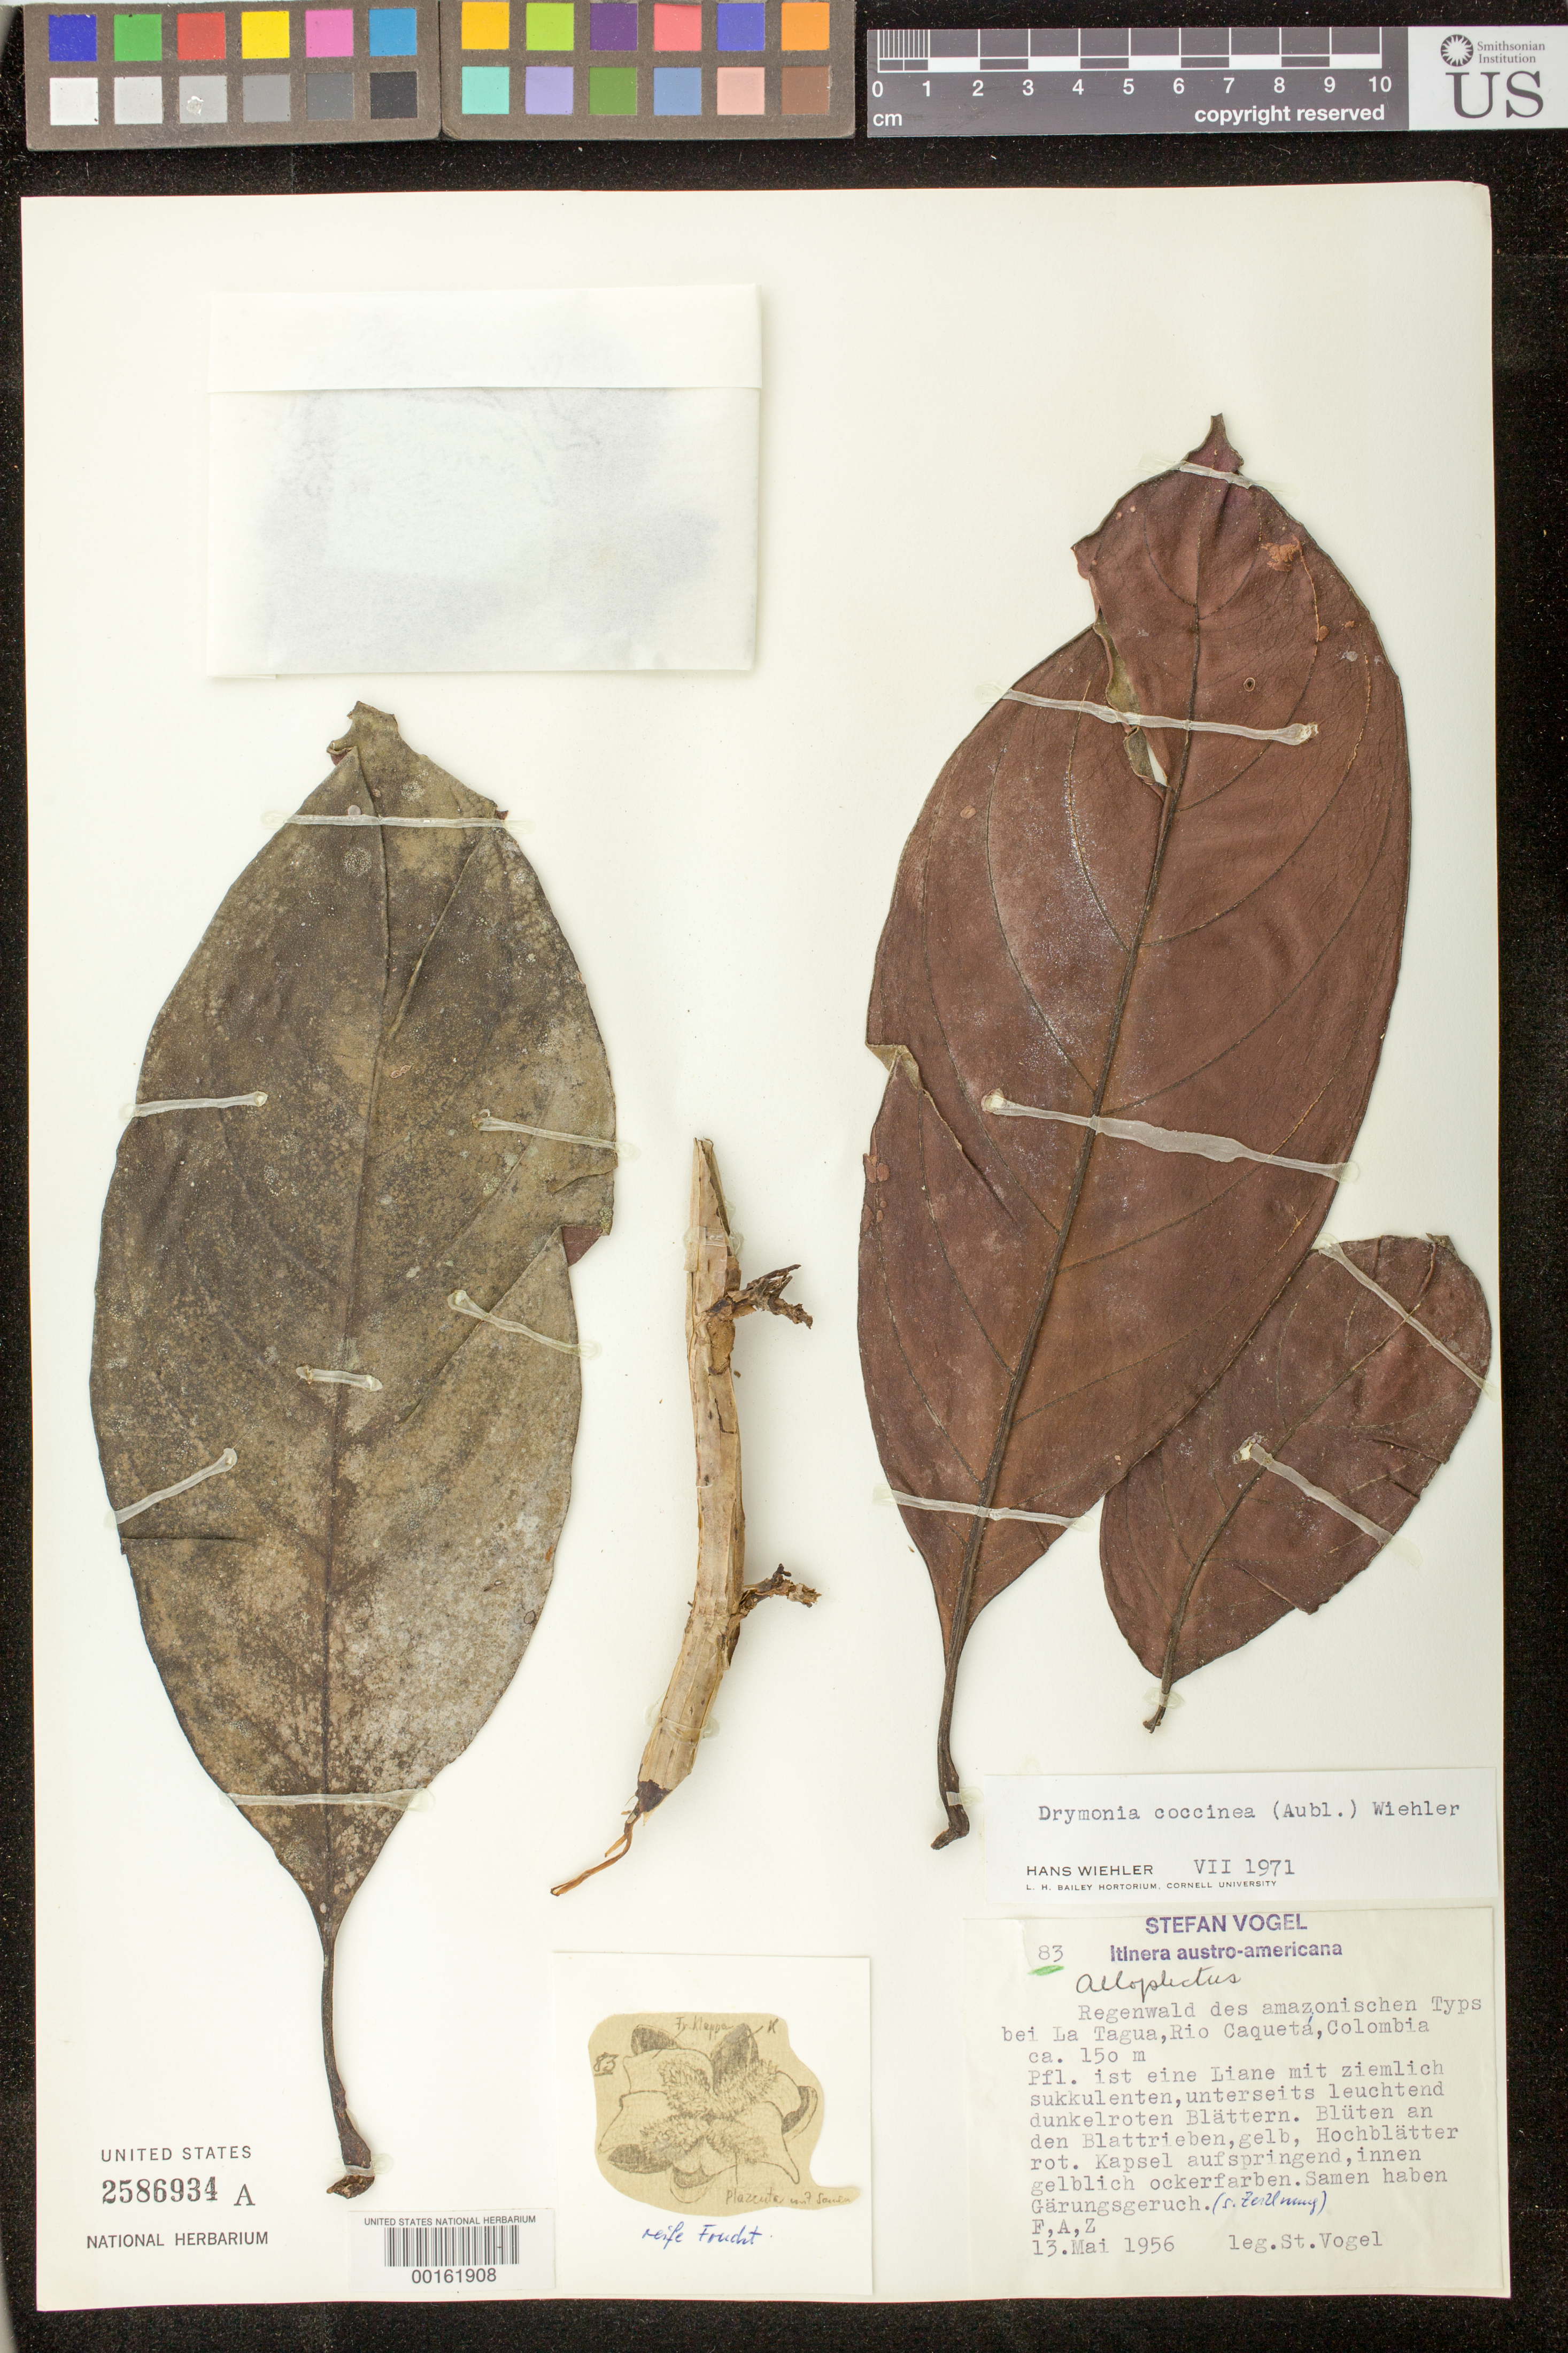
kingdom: Plantae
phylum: Tracheophyta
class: Magnoliopsida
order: Lamiales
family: Gesneriaceae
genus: Drymonia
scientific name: Drymonia coccinea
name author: (Aubl.) Wiehler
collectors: S. Vogel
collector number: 83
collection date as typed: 13 May 1956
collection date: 1956-05-13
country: Colombia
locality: By La Tagua, Rio Caqueta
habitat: Rainforest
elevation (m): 150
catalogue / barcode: US 2586934A